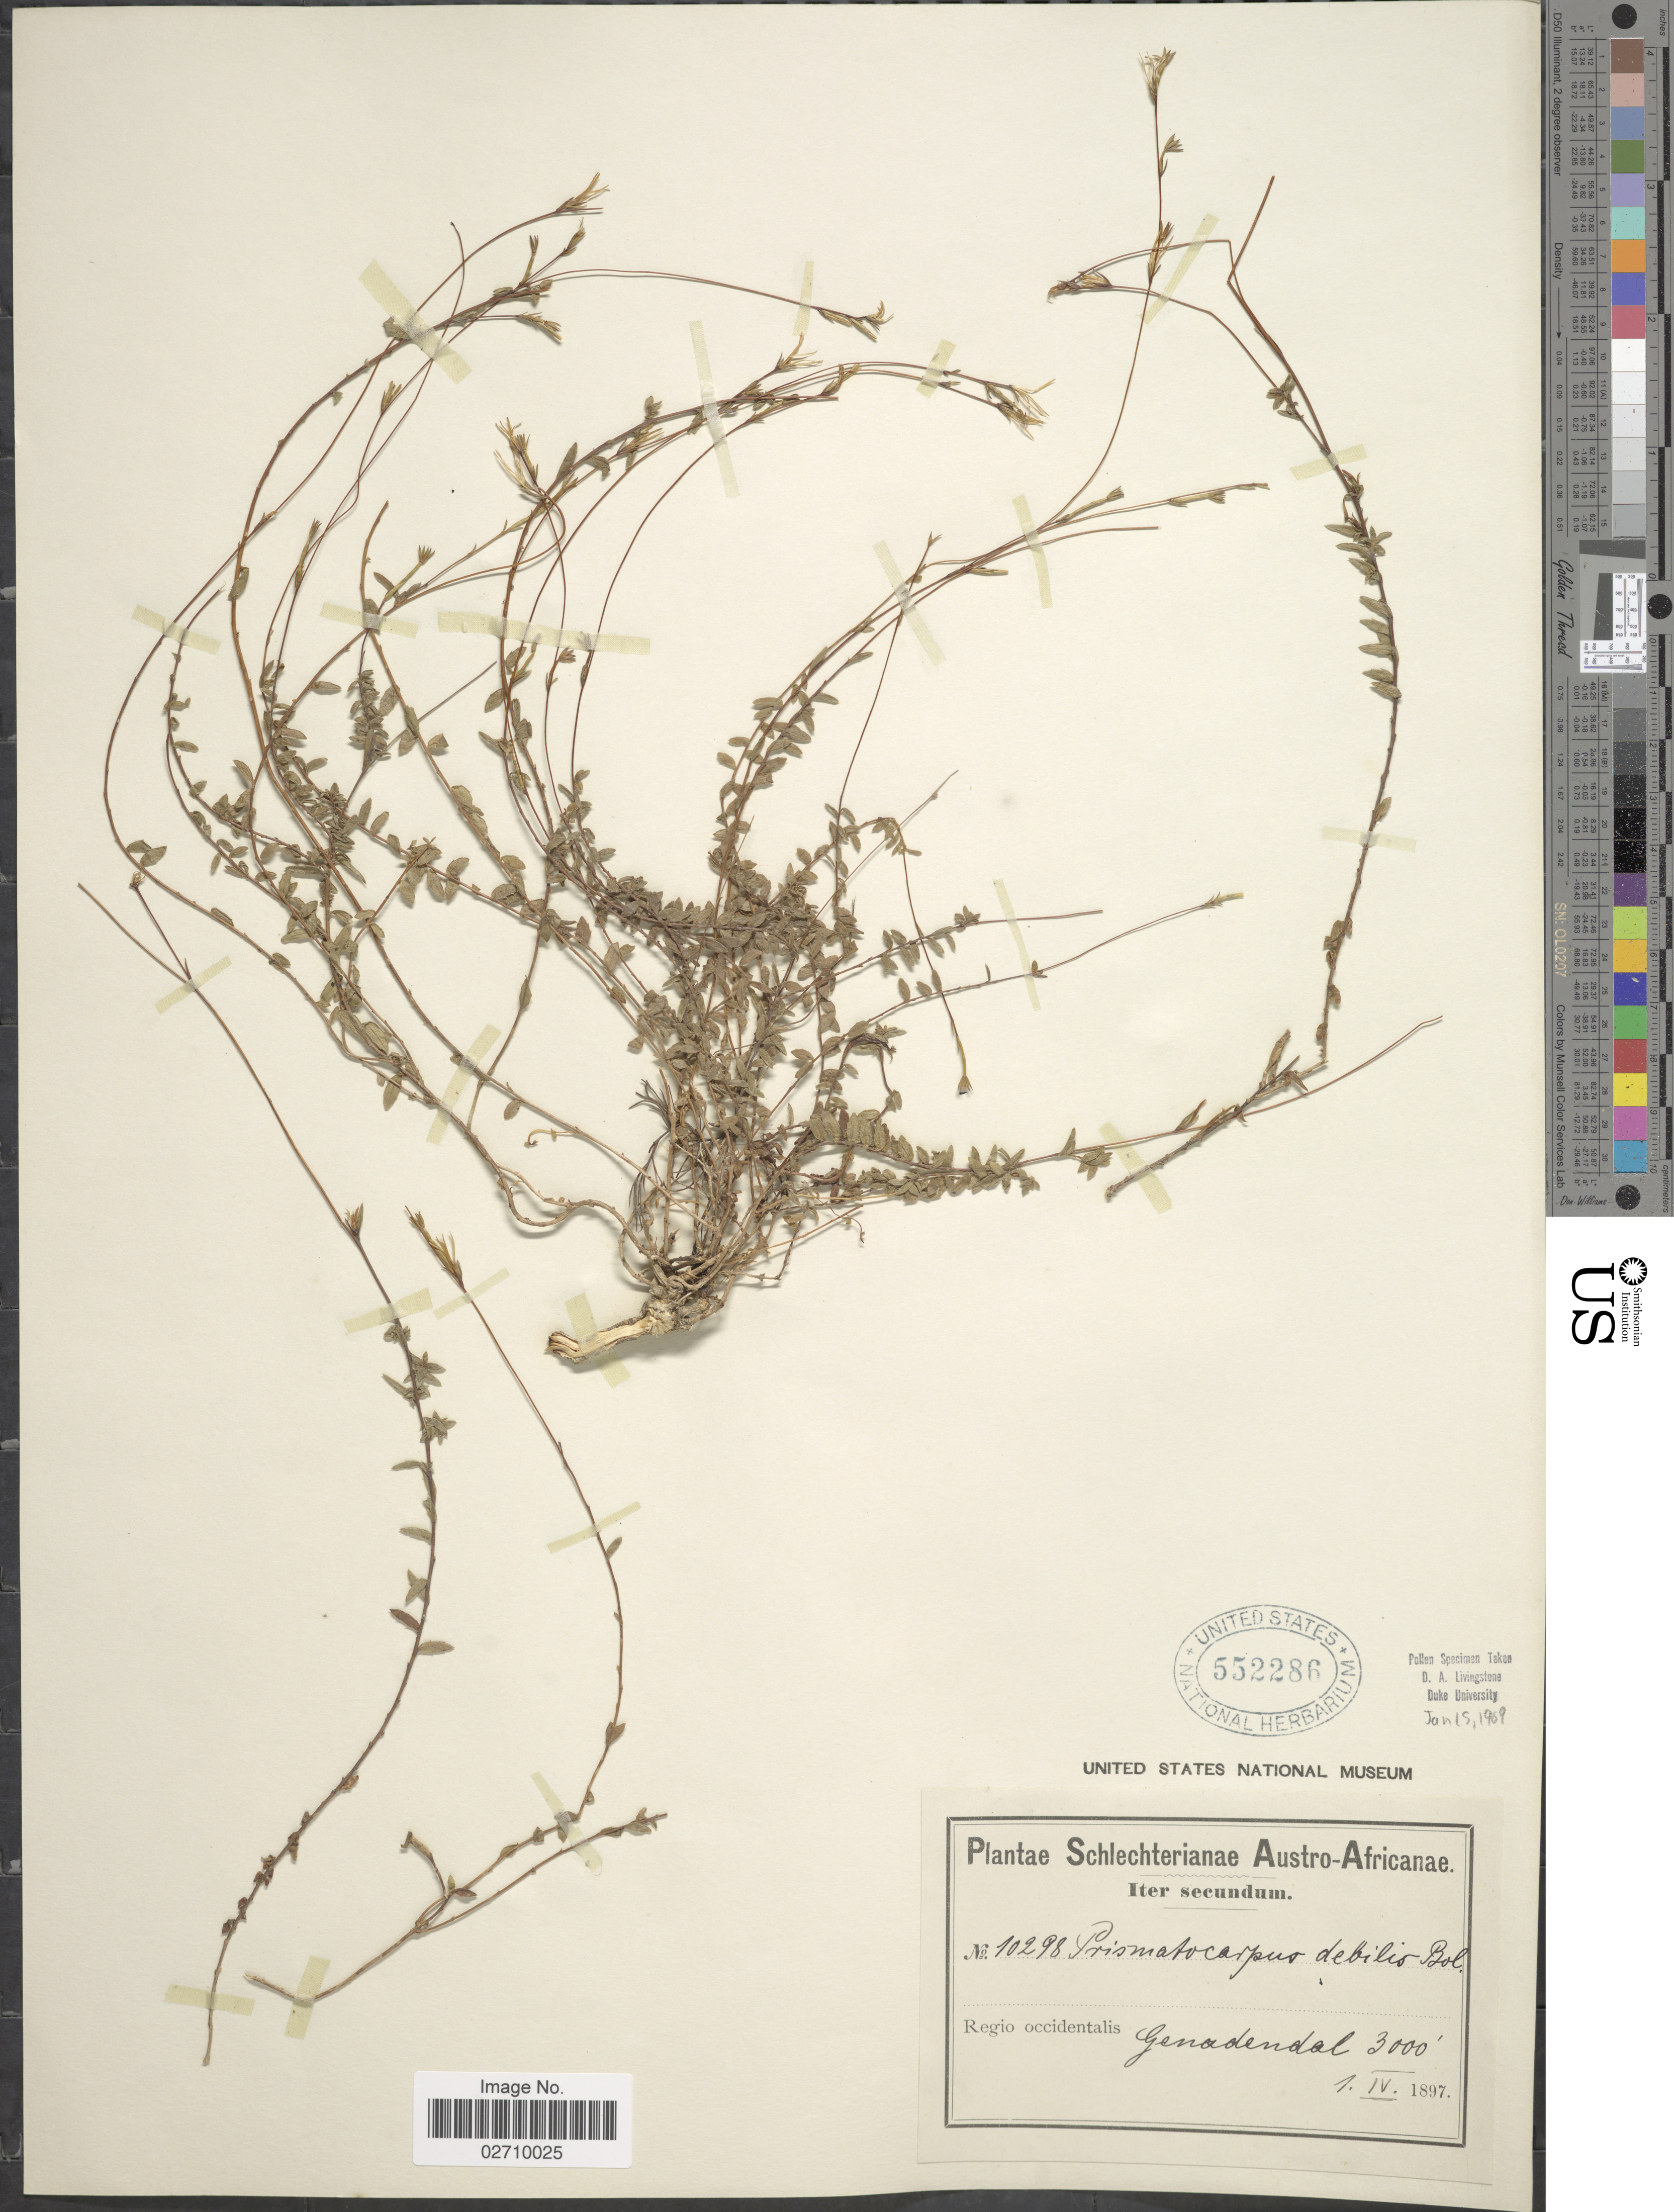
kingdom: Plantae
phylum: Tracheophyta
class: Magnoliopsida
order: Asterales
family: Campanulaceae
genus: Prismatocarpus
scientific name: Prismatocarpus debilis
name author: Bolus ex Adamson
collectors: Schlechter, --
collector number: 10298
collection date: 1897-01-01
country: South Africa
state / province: Western Cape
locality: Austro-Africanae. Regio occidentalis. Genadendal.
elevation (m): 914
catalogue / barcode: US 552286